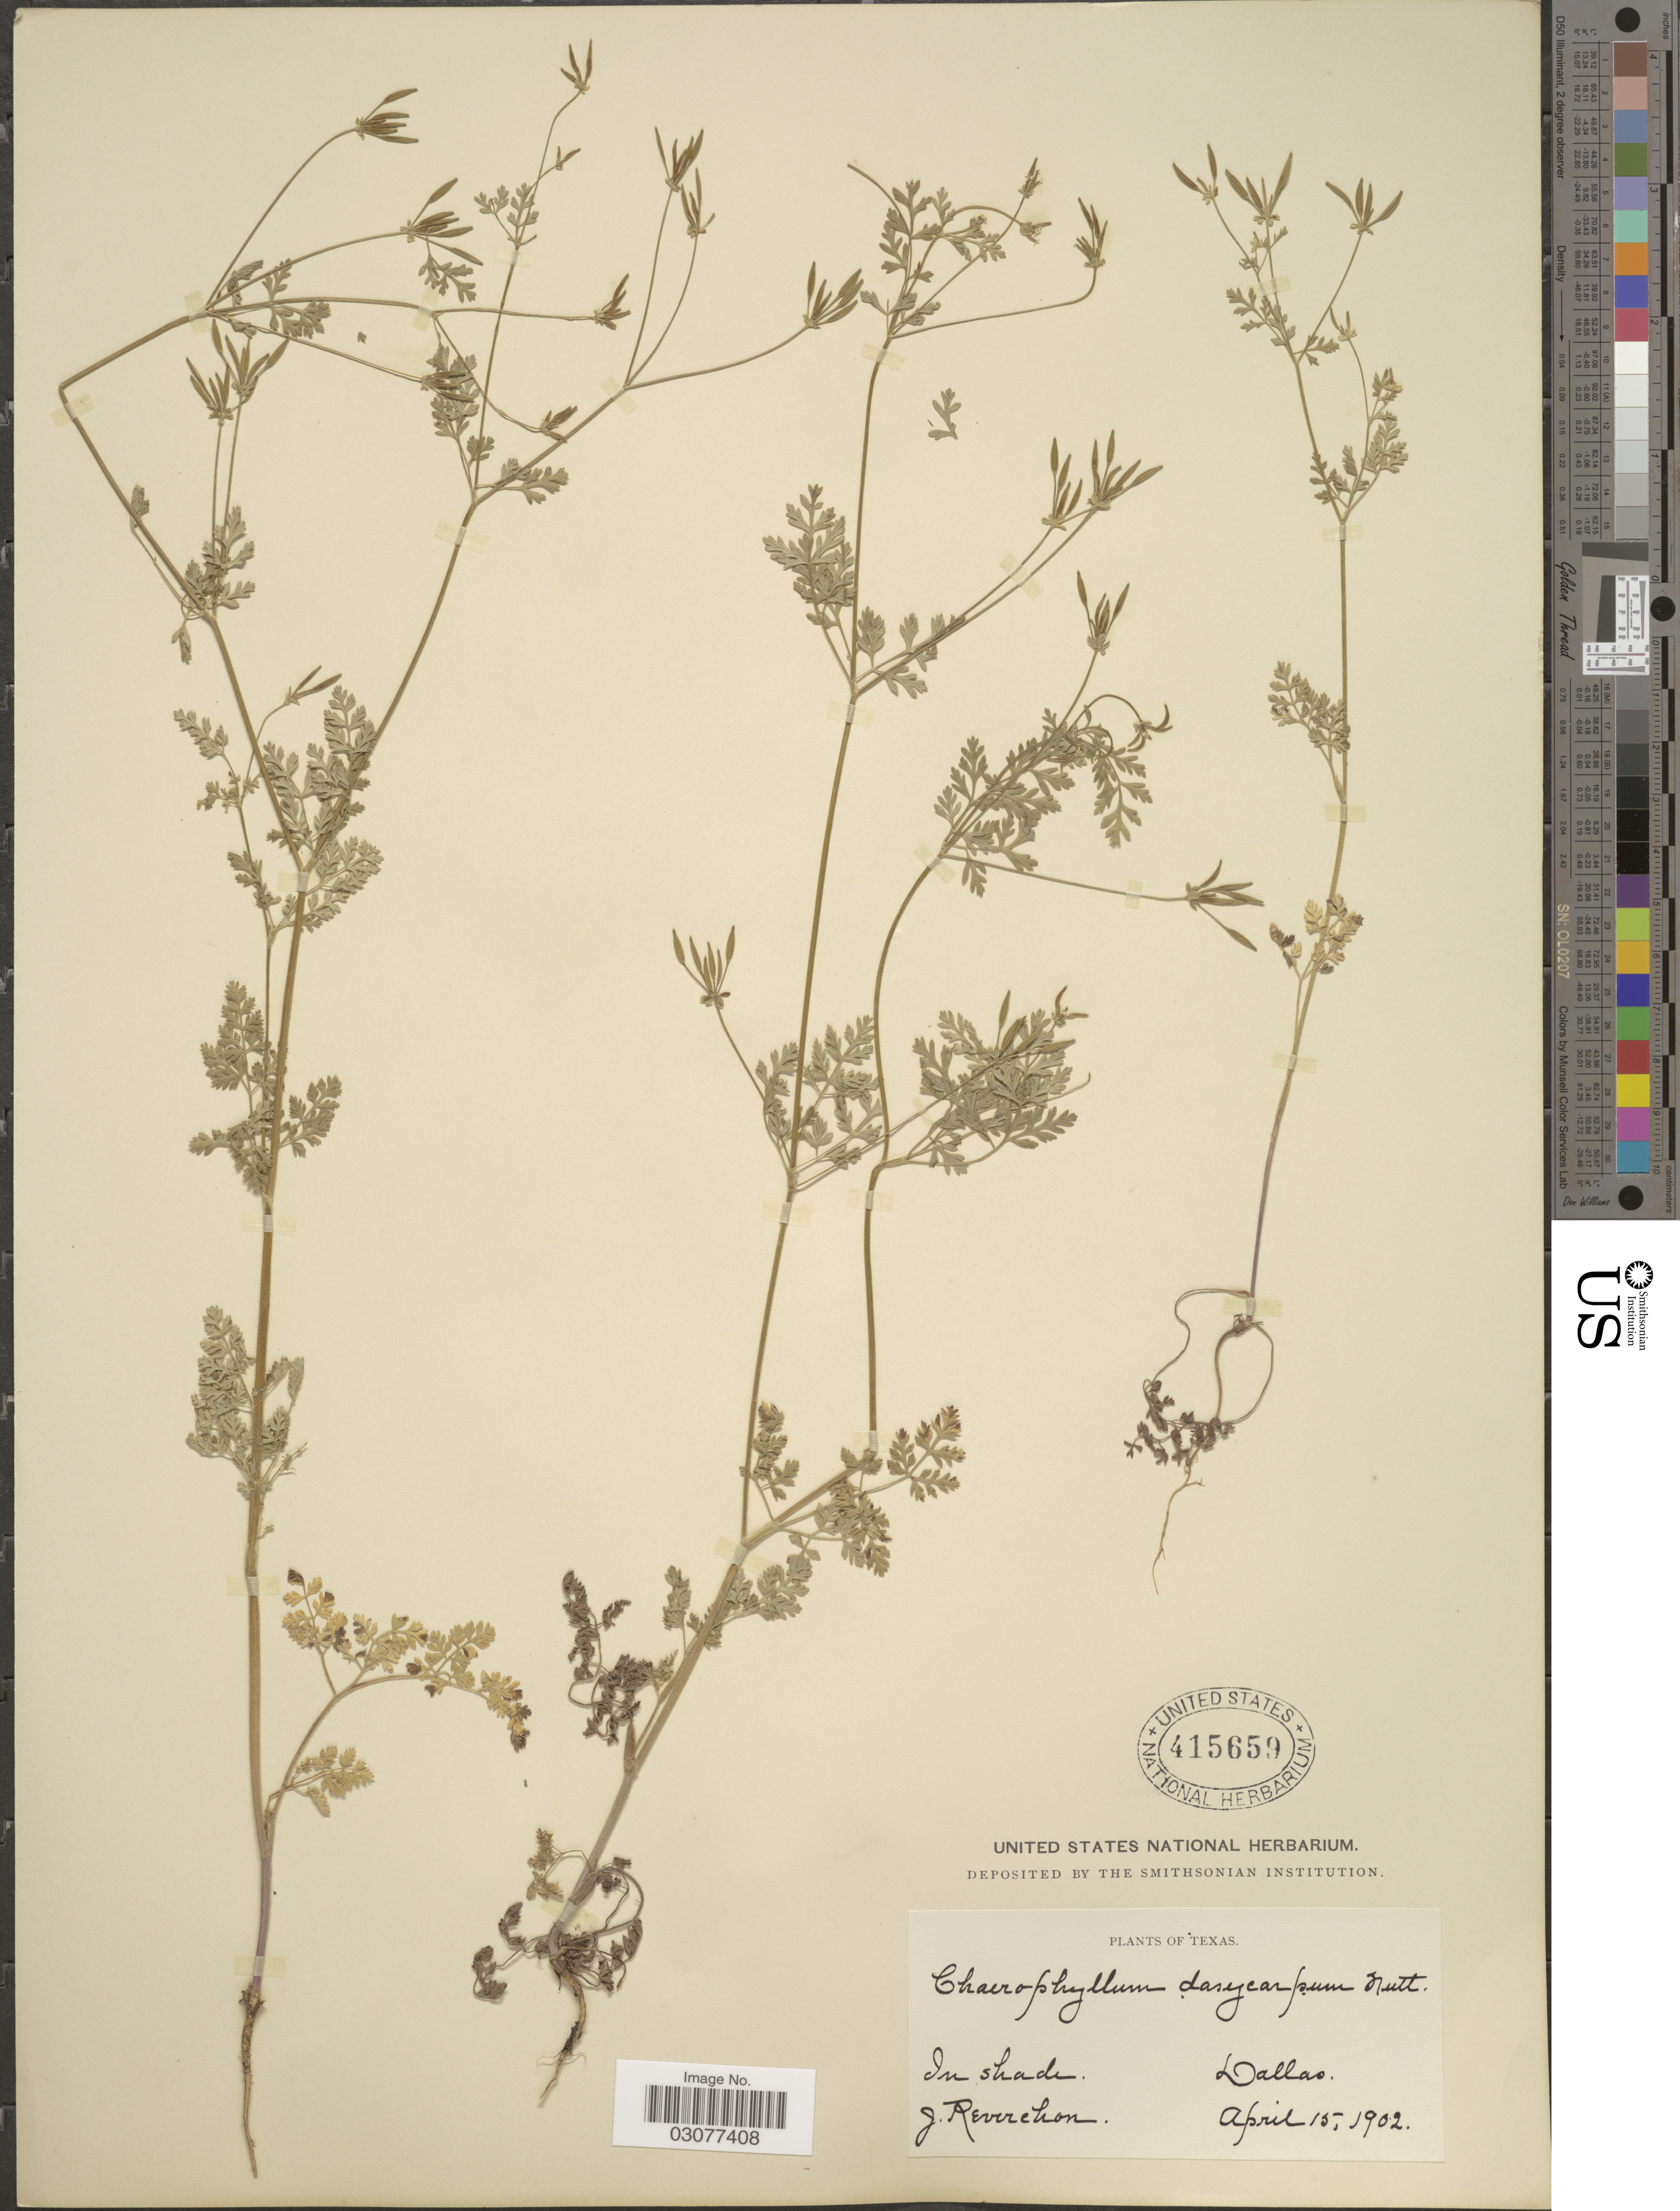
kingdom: Plantae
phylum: Tracheophyta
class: Magnoliopsida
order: Apiales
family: Apiaceae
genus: Chaerophyllum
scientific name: Chaerophyllum dasycarpum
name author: (Hook. ex S. Watson) Nutt.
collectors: J. Reverchon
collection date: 1902-04-15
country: United States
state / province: Texas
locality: Dallas.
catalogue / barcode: US 415659